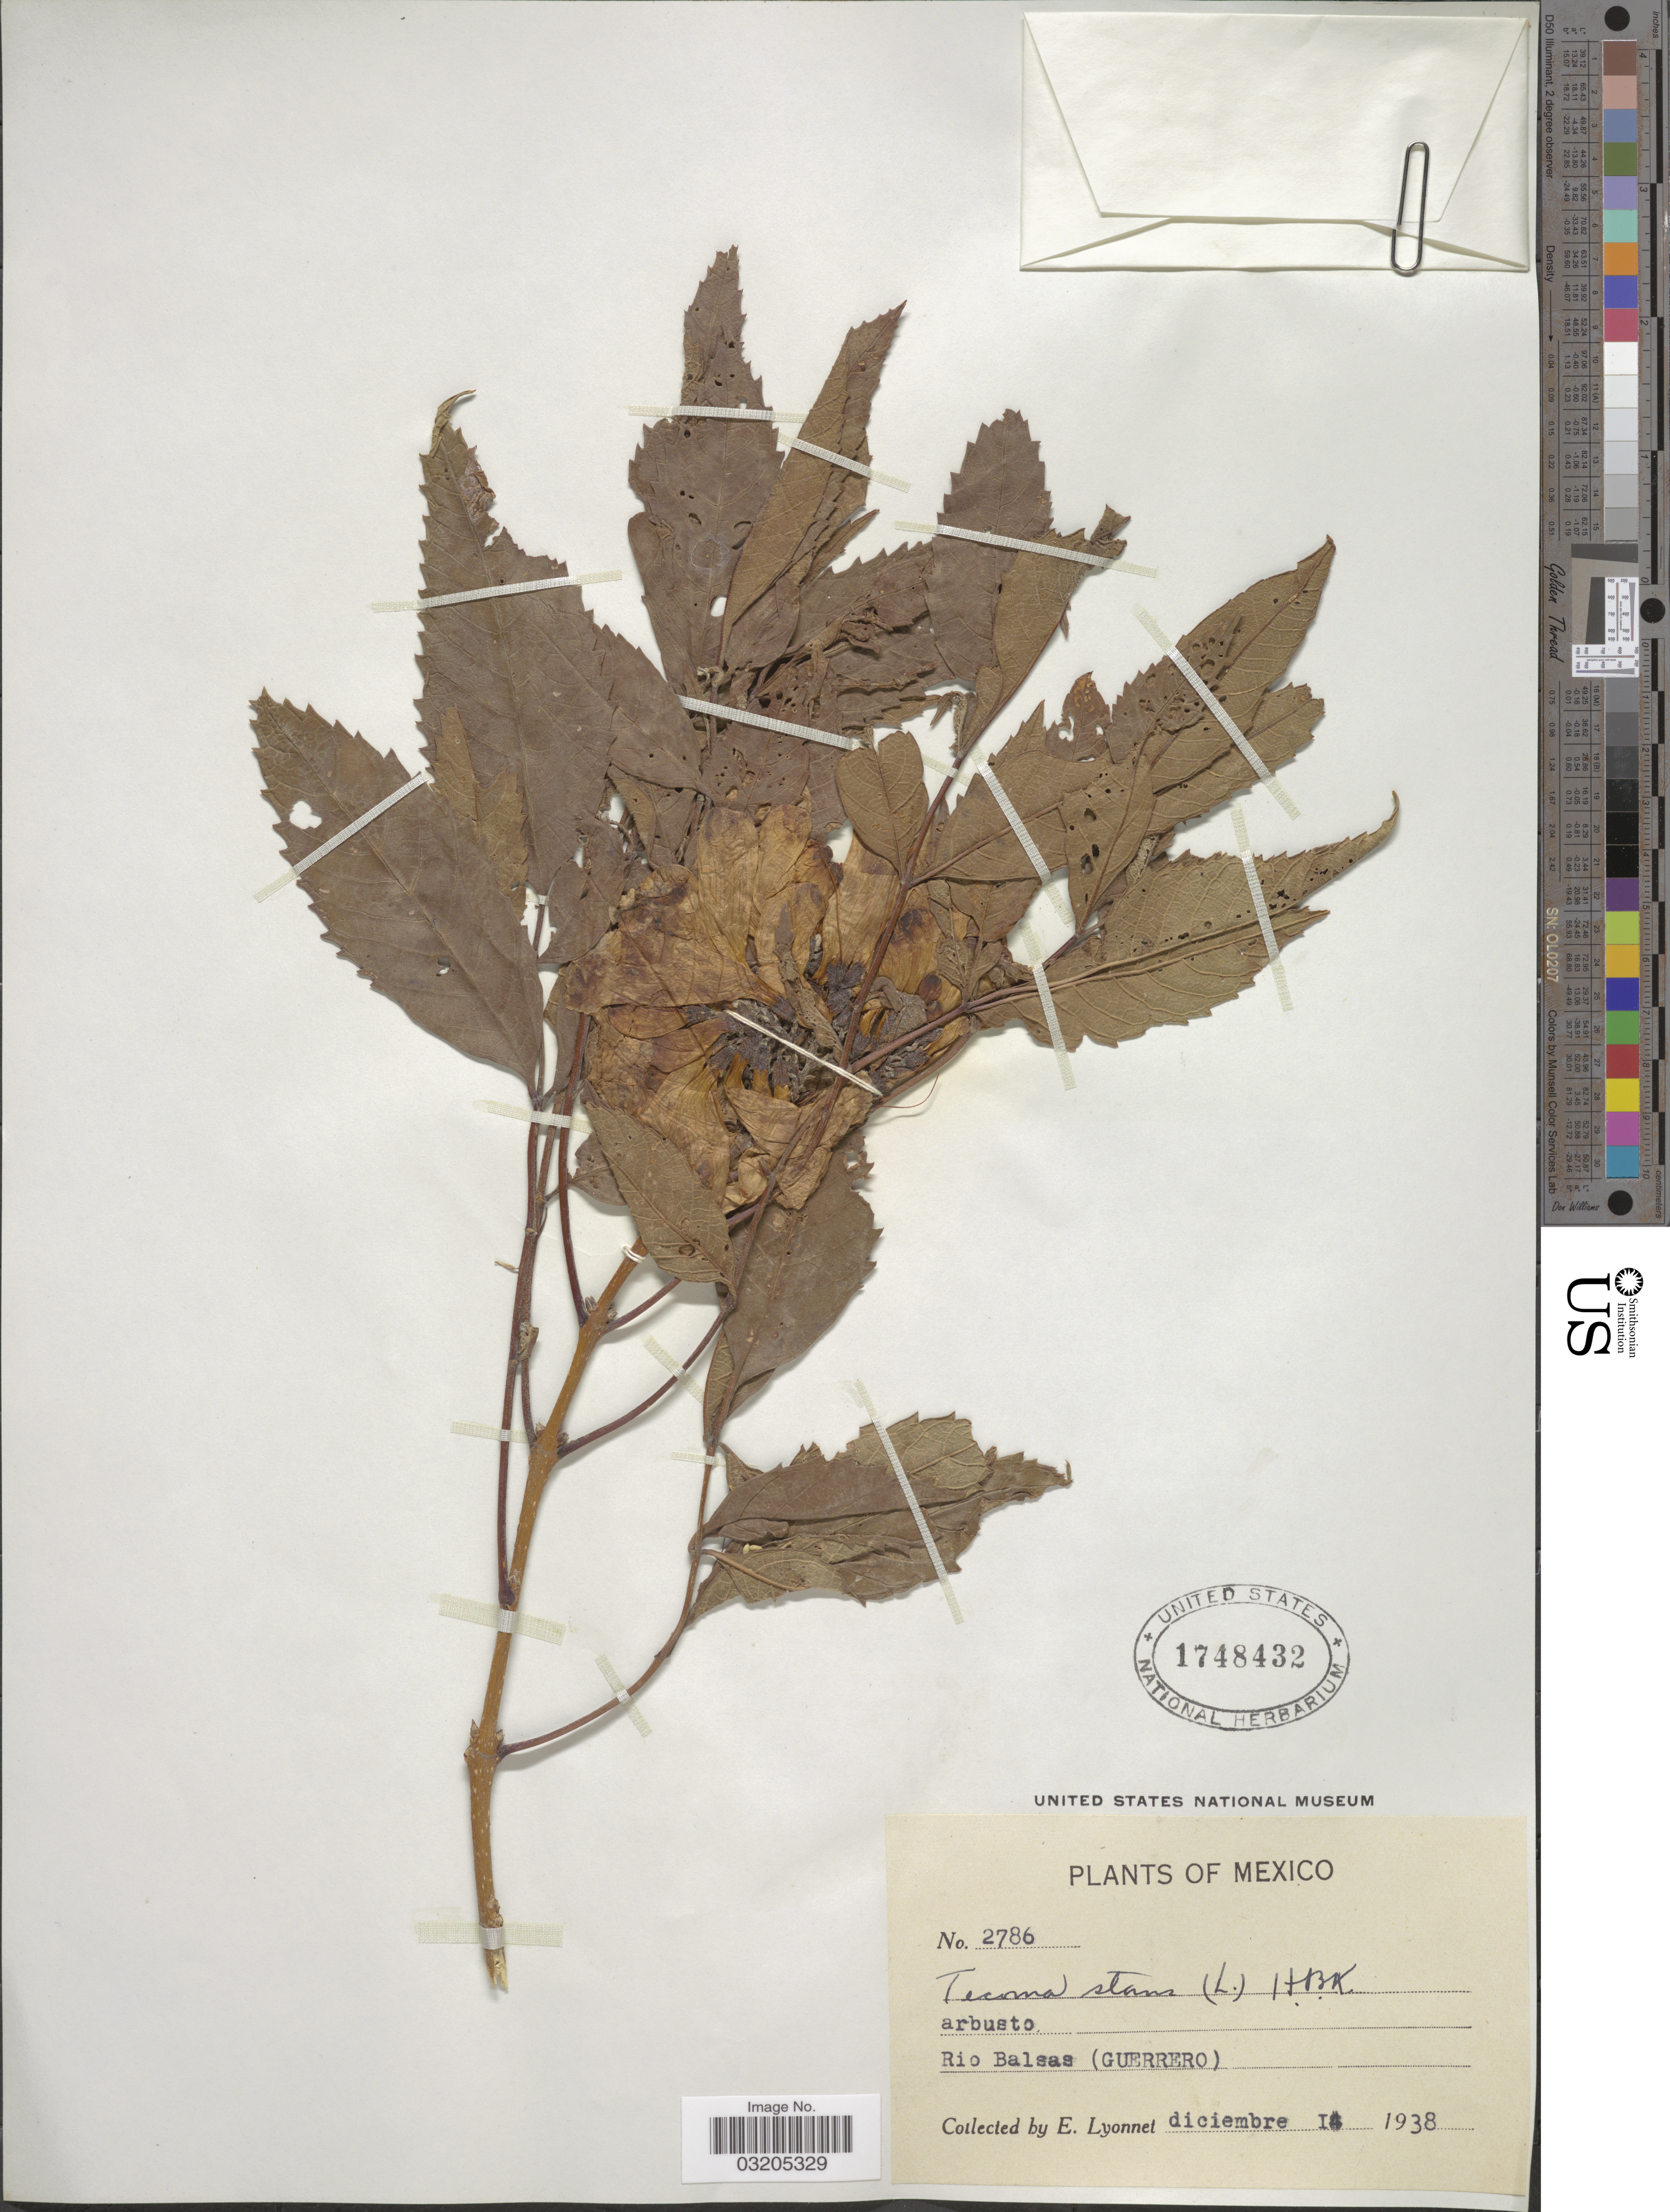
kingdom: Plantae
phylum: Tracheophyta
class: Magnoliopsida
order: Lamiales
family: Bignoniaceae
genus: Tecoma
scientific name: Tecoma stans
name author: (L.) Juss. ex Kunth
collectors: E. Lyonnet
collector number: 2786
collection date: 1938-12-01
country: Mexico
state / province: Guerrero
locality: Rio Balsas.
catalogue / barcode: US 1748432